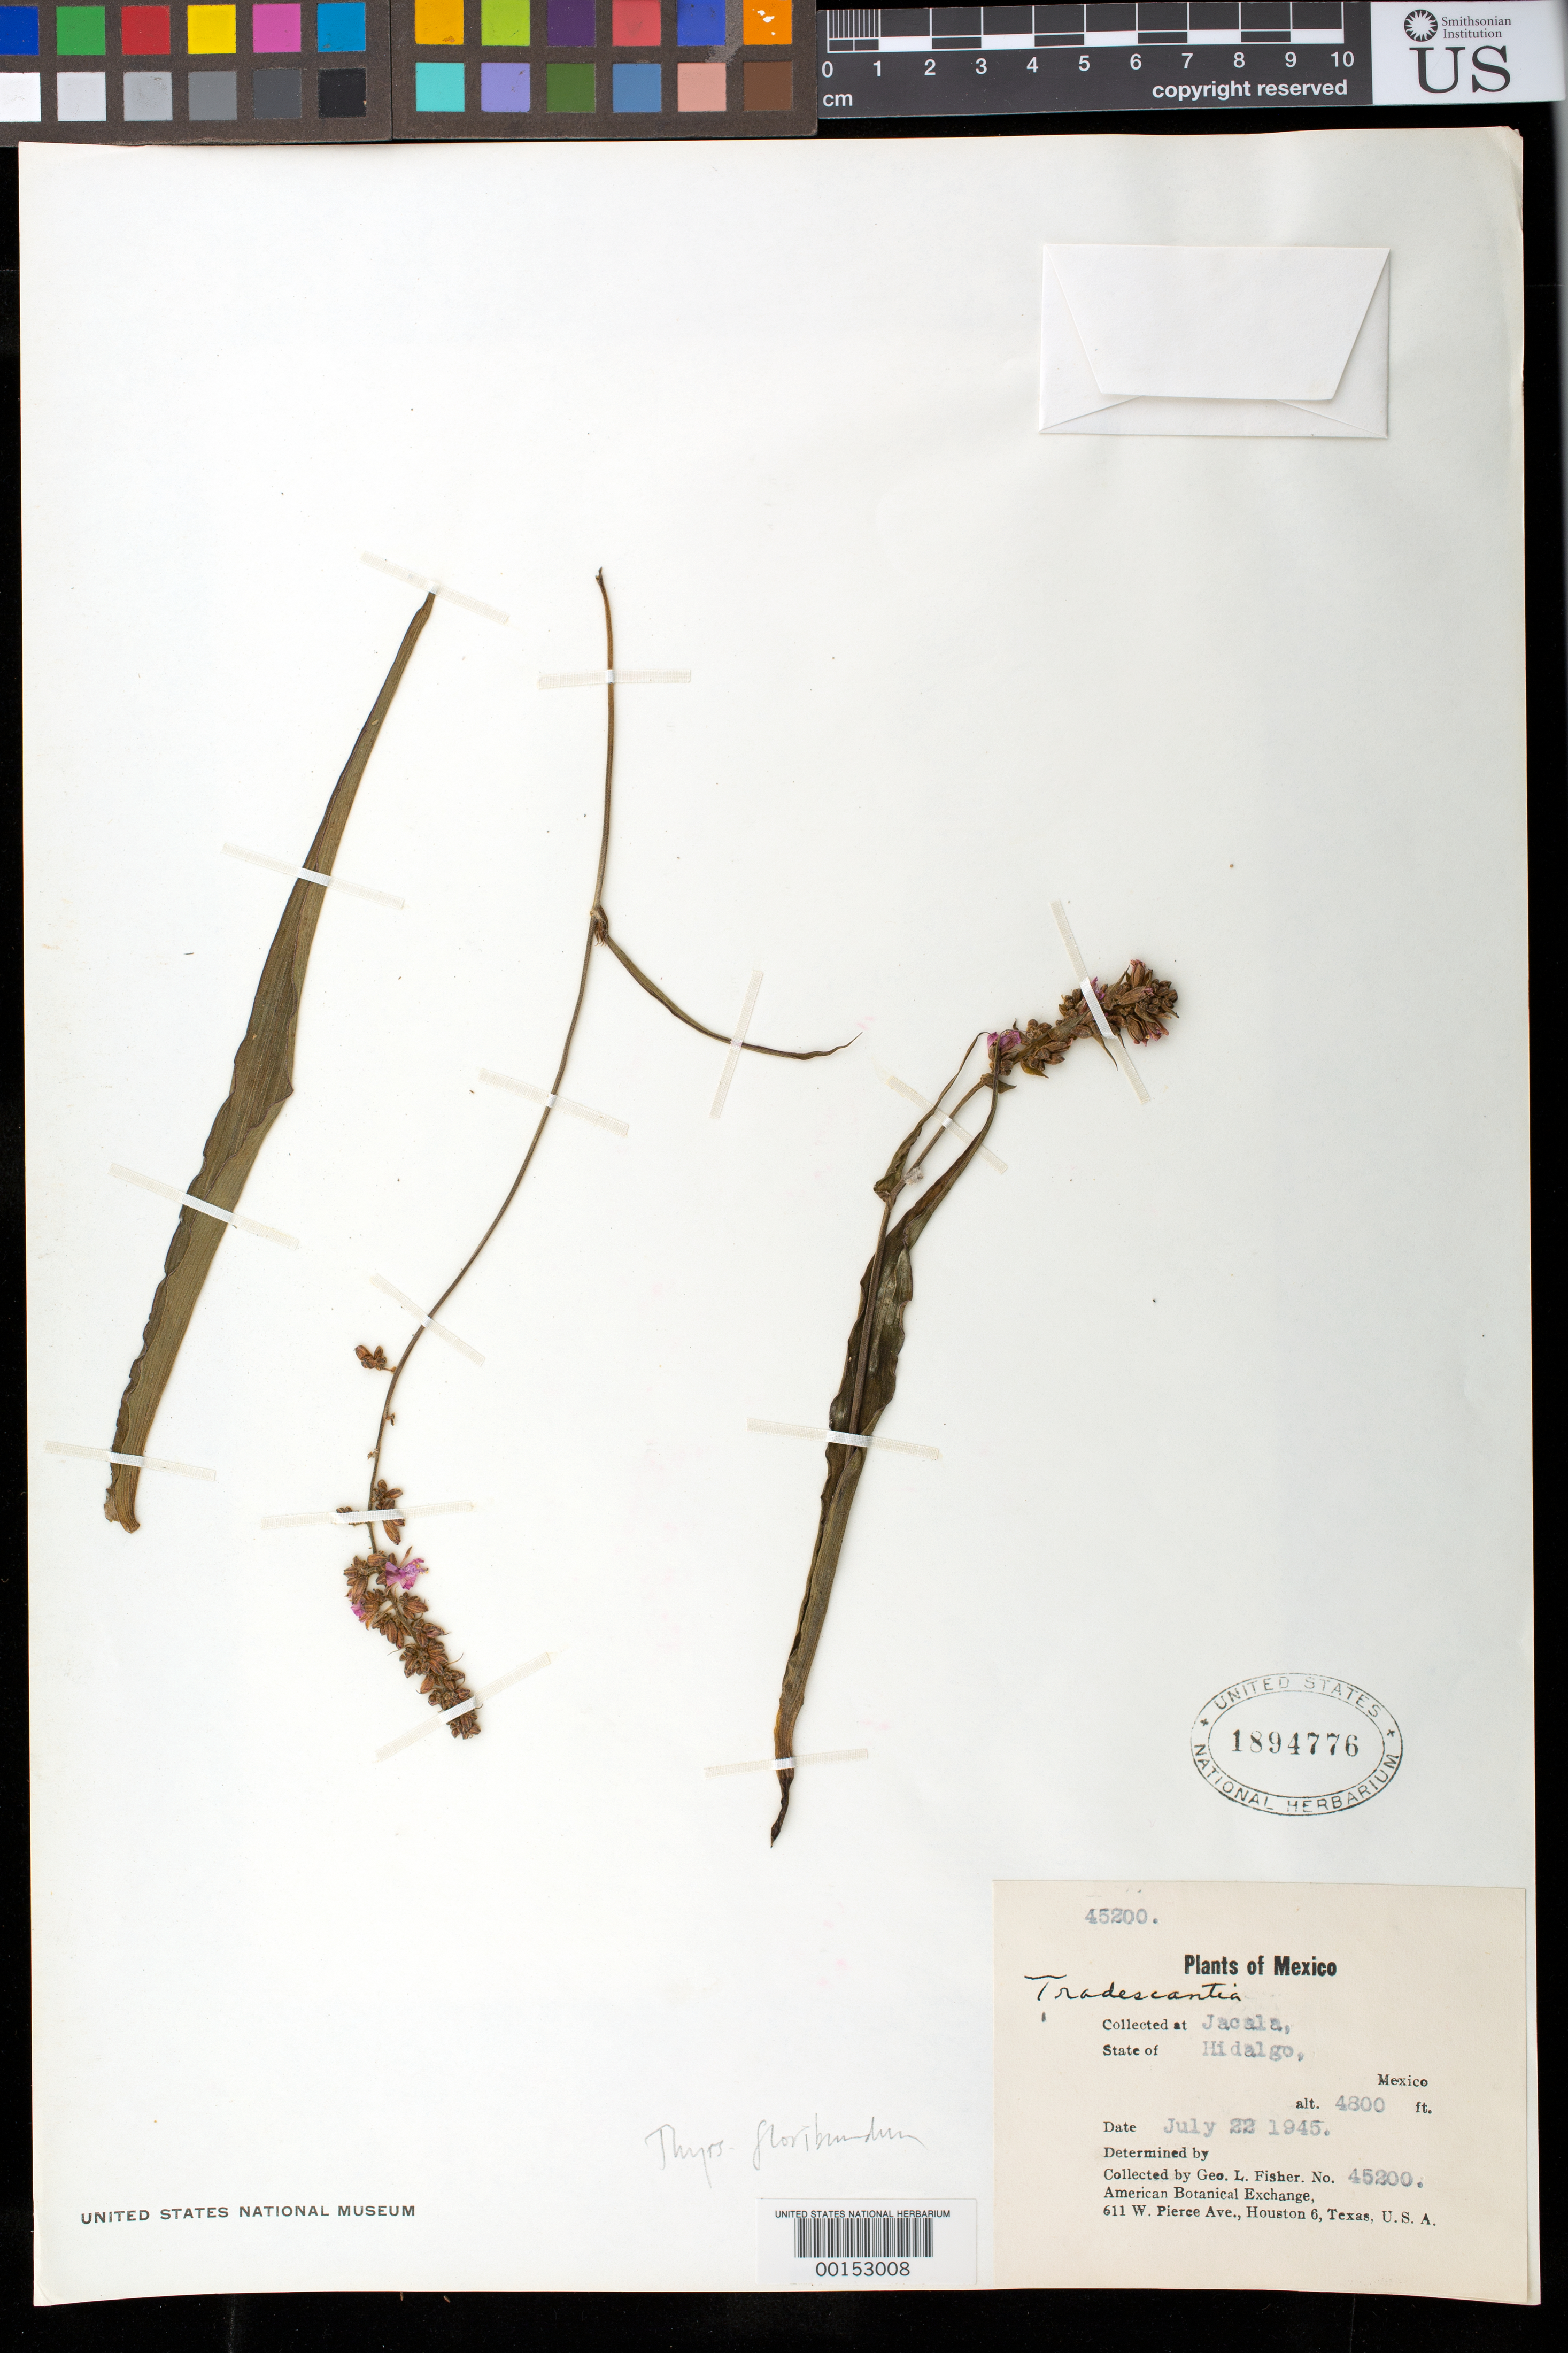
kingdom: Plantae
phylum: Tracheophyta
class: Liliopsida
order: Commelinales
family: Commelinaceae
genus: Thyrsanthemum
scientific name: Thyrsanthemum floribundum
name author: (M. Martens & Galeotti) Pichon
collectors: G. L. Fisher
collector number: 45200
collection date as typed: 22 Jul 1945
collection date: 1945-07-22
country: Mexico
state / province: Hidalgo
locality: Jacala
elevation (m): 1464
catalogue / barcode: US 1894776